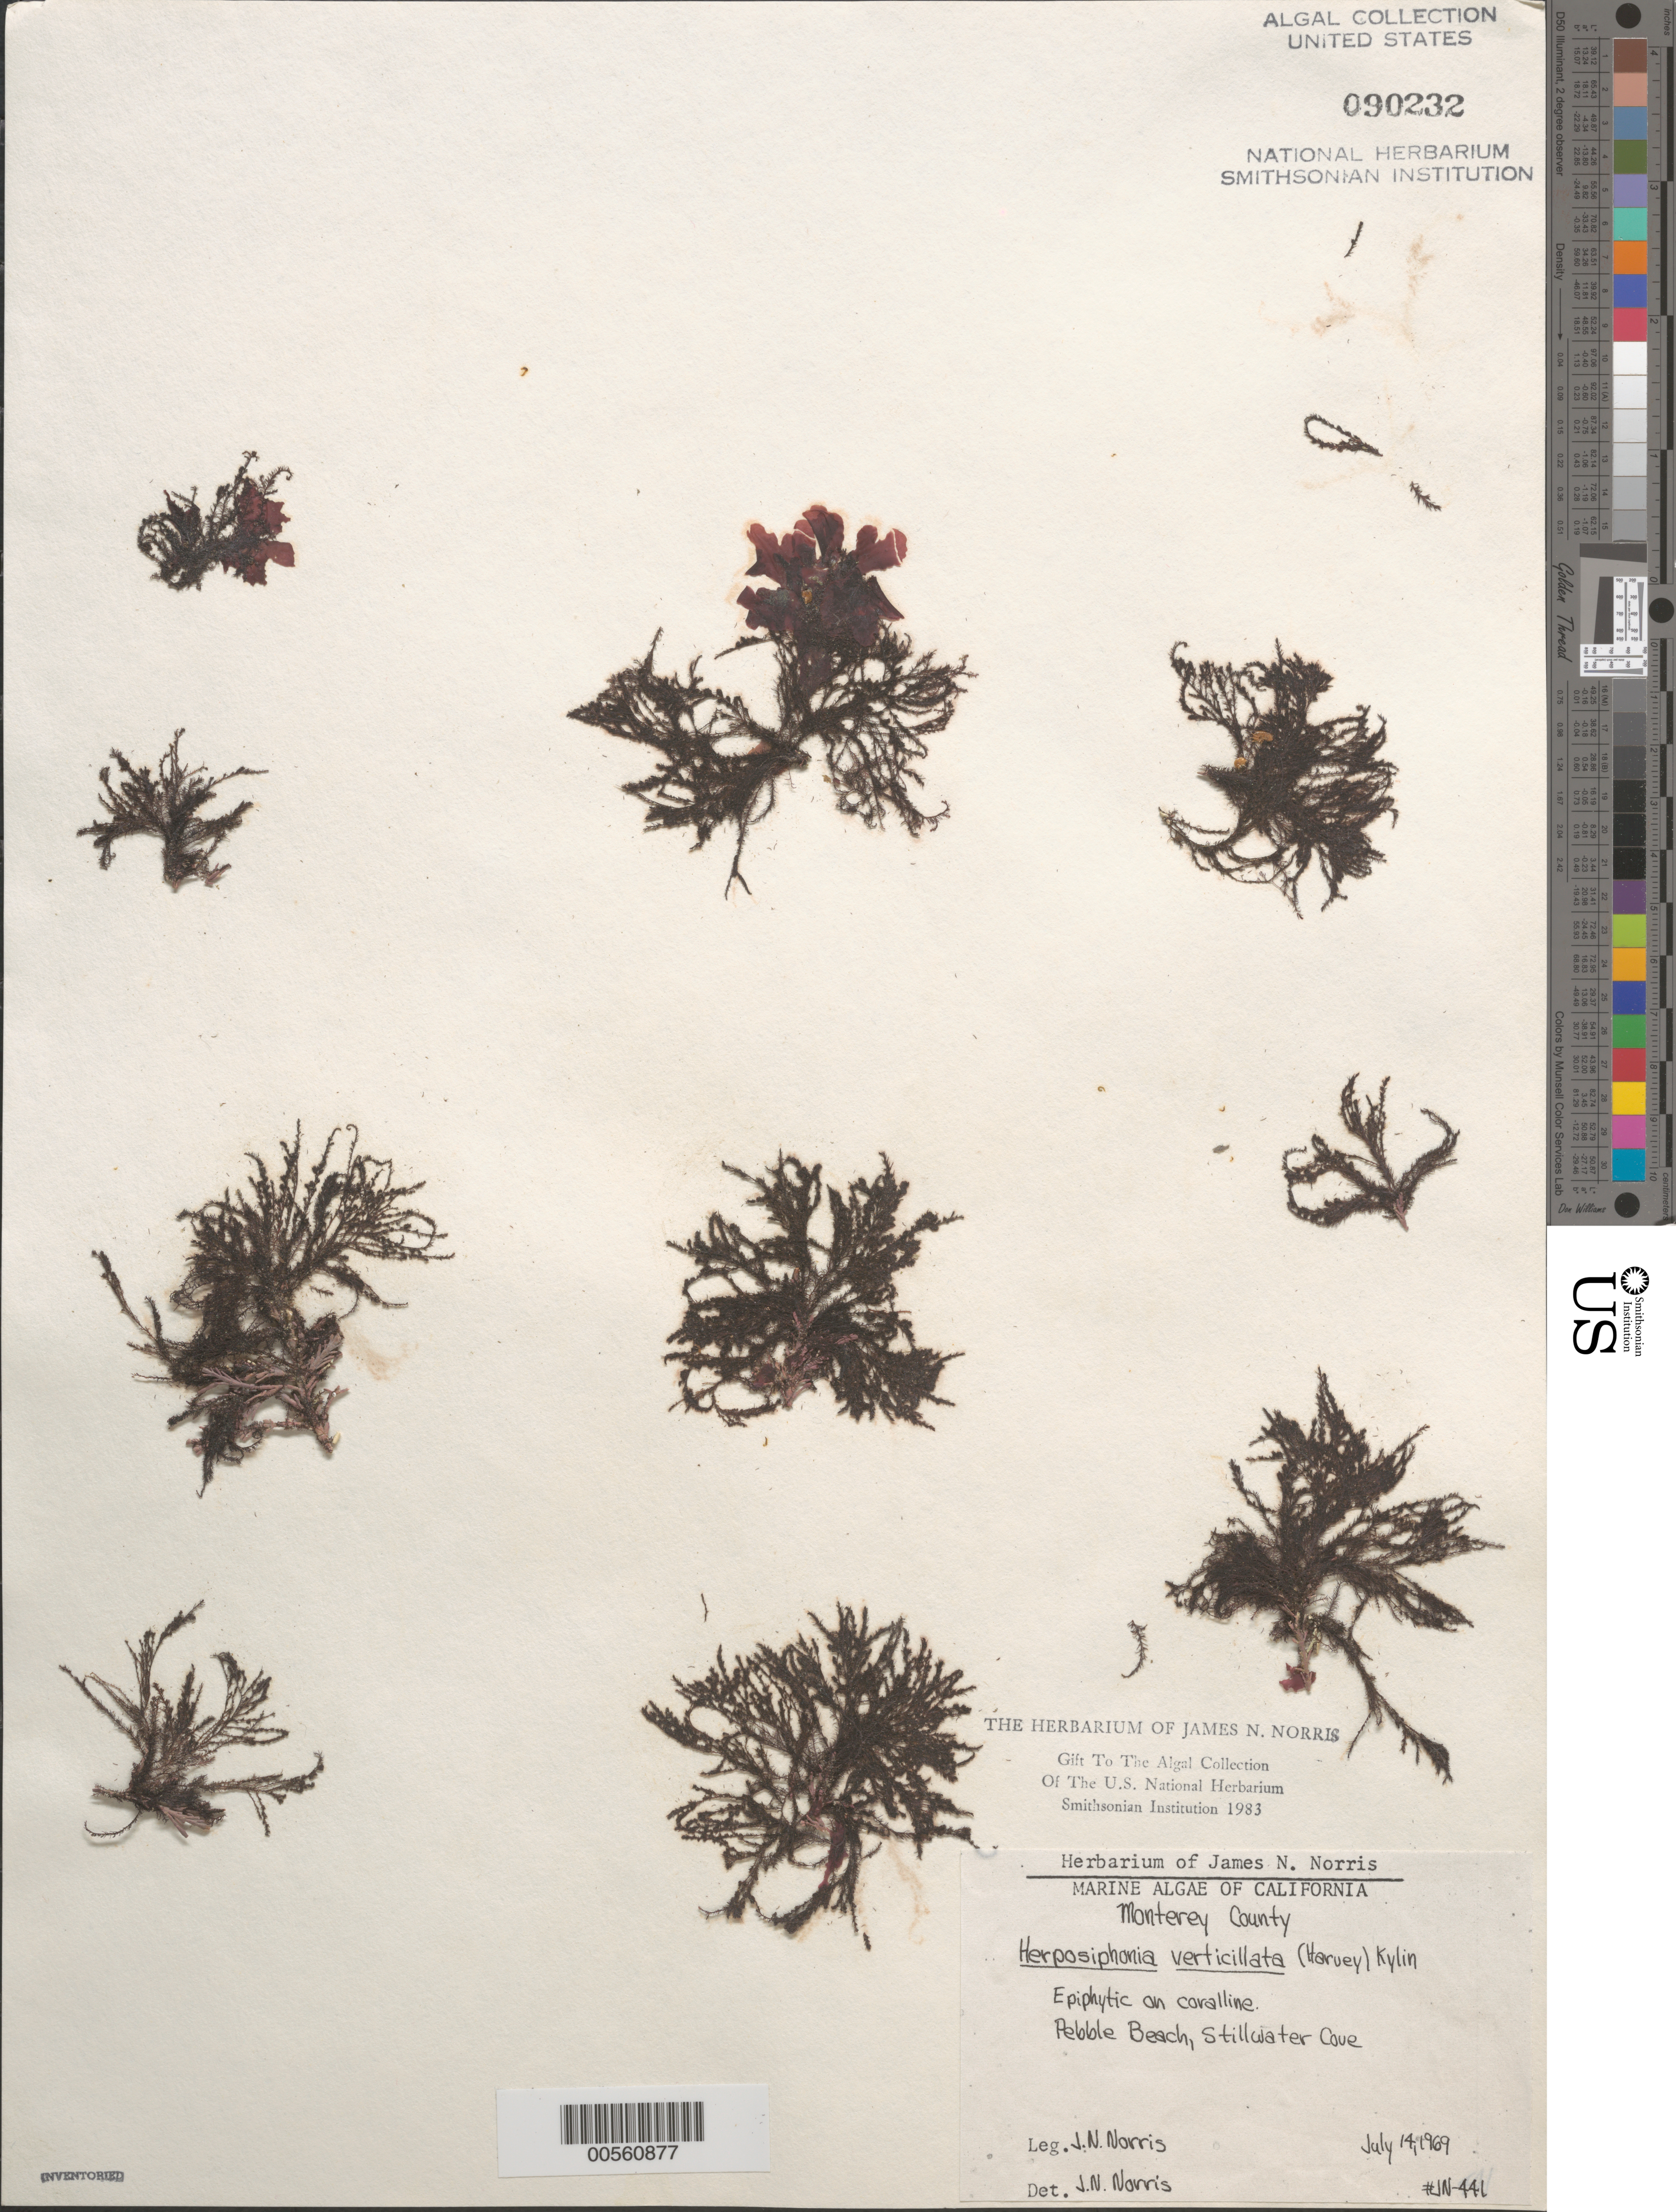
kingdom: Plantae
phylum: Rhodophyta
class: Florideophyceae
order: Ceramiales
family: Rhodomelaceae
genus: Herposiphonia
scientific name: Herposiphonia verticillata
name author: (Harv.) Kylin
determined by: Norris, James N.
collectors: J. N. Norris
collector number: JN-441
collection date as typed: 14 Jul 1969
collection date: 1969-07-14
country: United States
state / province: California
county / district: Monterey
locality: Pebble Beach, Stillwater Cove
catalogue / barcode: US 90232